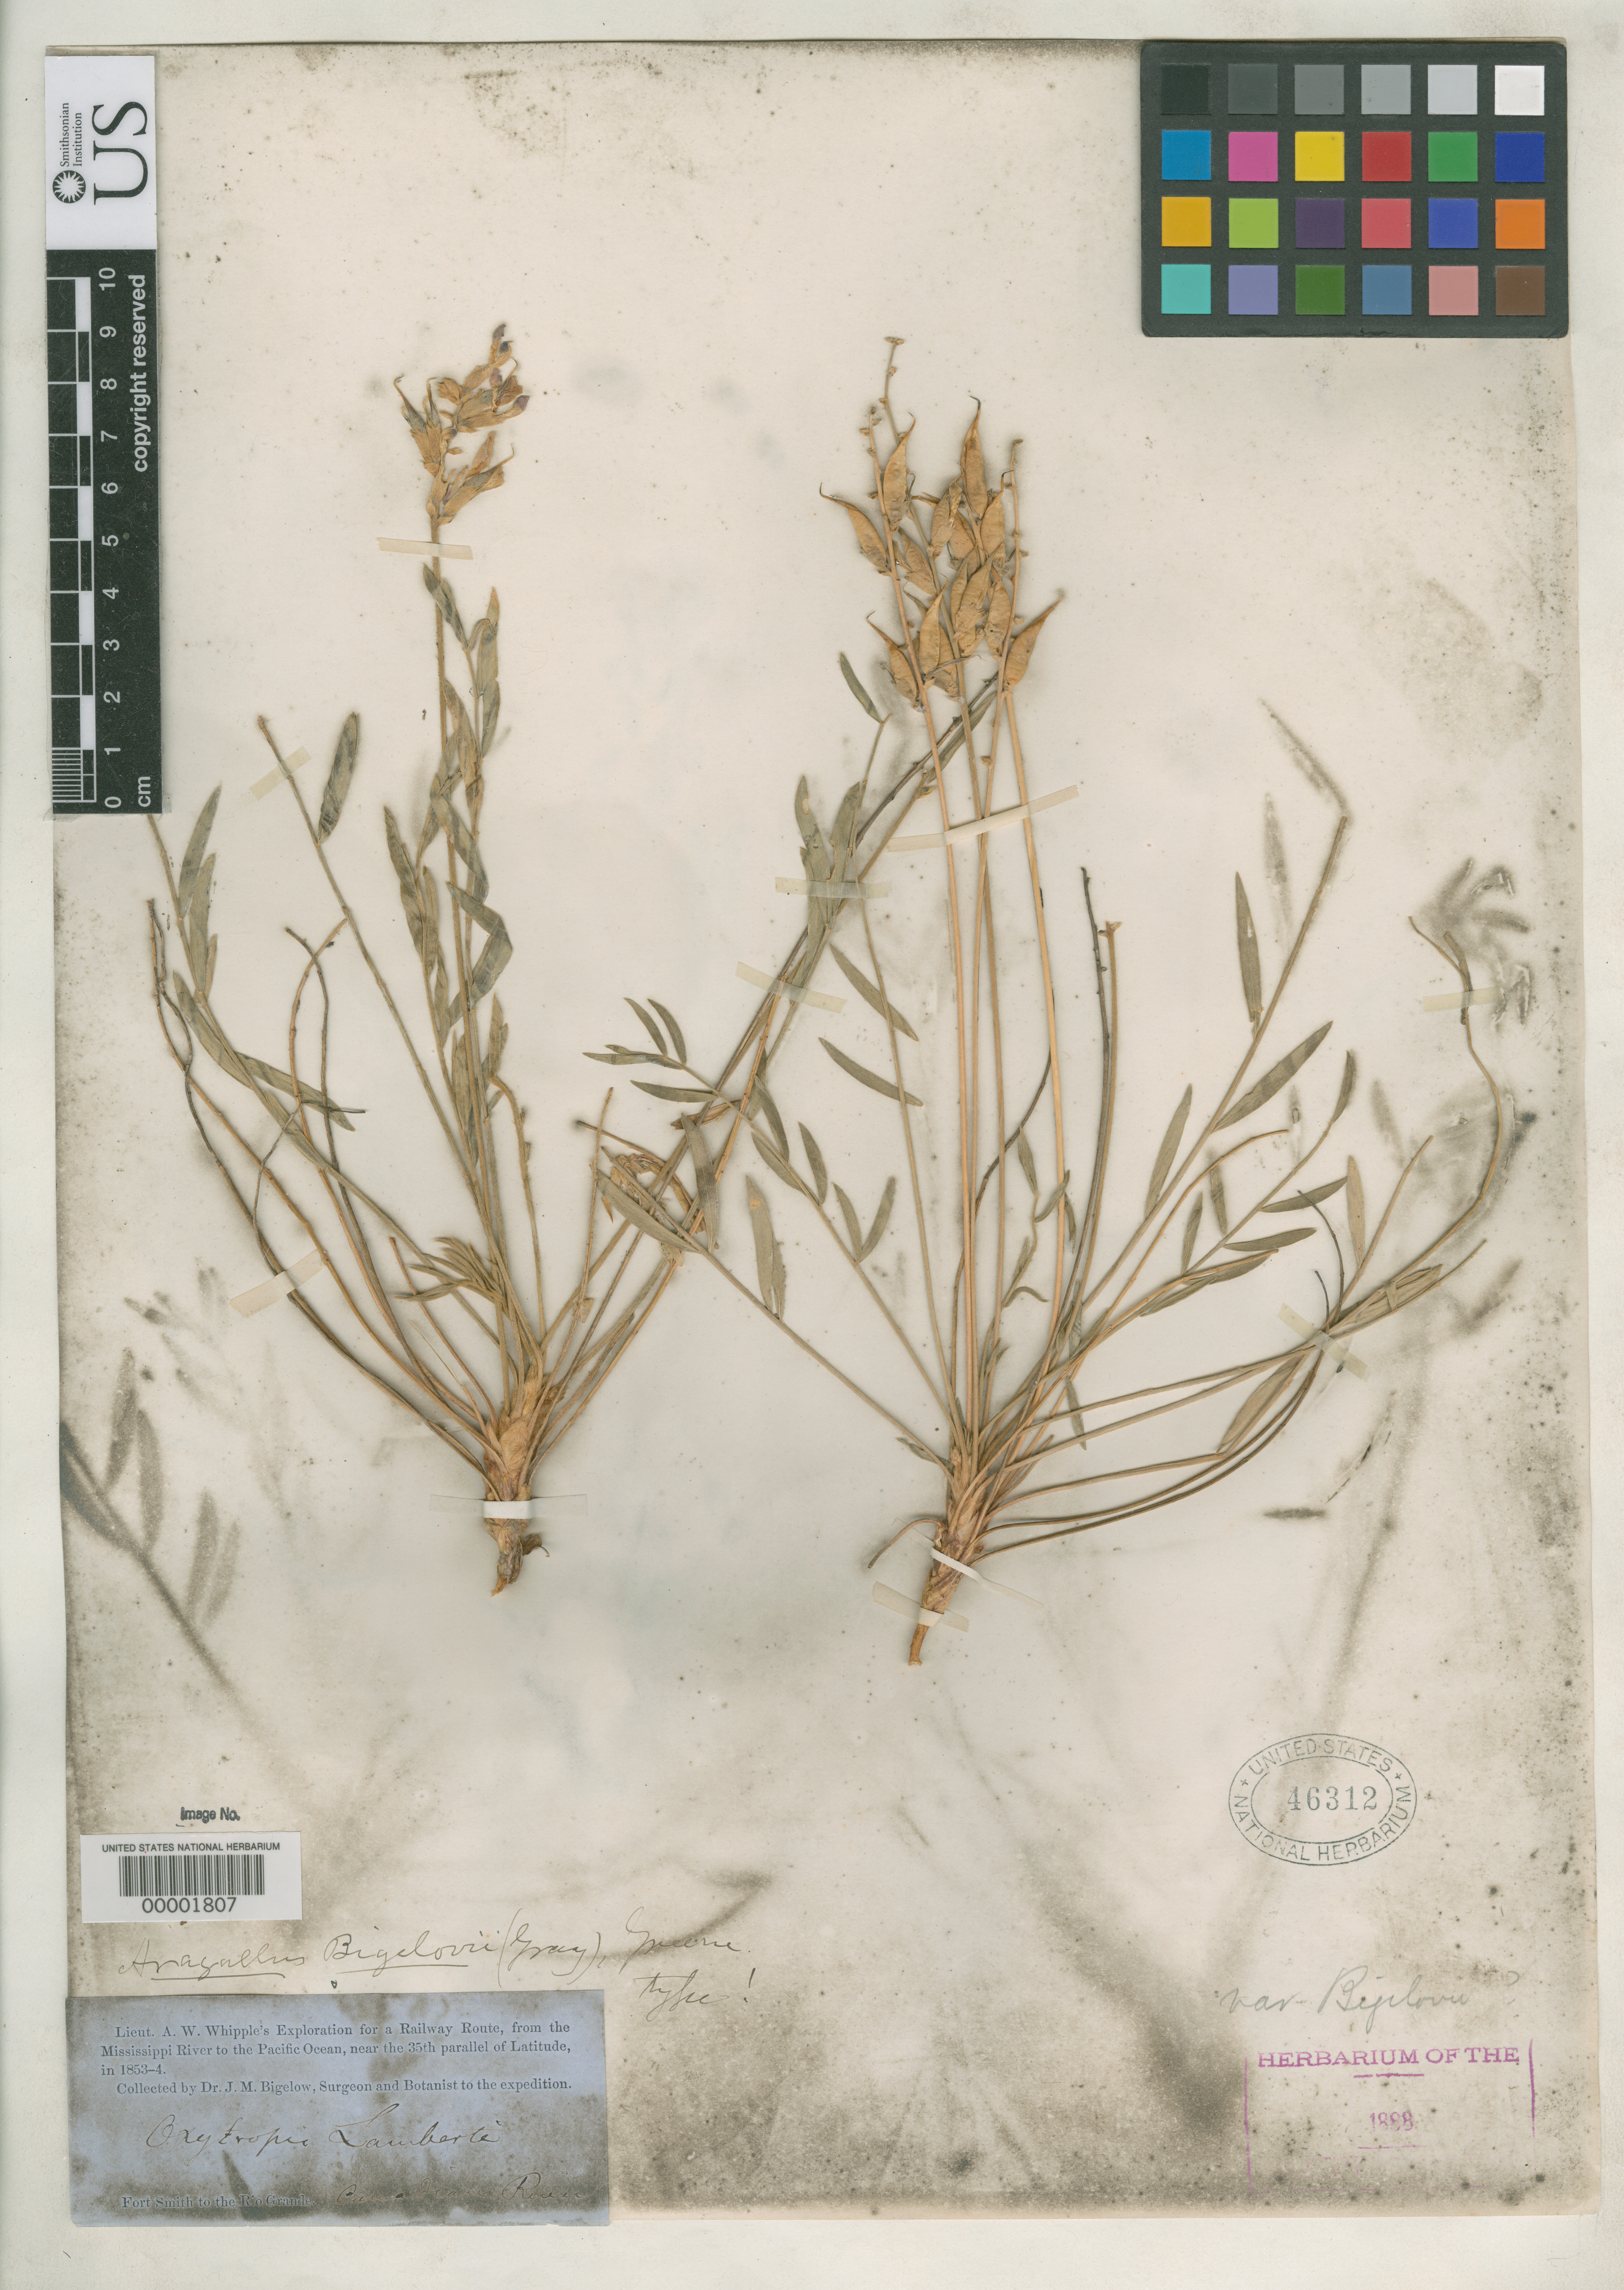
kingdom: Plantae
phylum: Tracheophyta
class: Magnoliopsida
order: Fabales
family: Fabaceae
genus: Oxytropis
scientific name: Oxytropis lambertii var. bigelovii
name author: A. Gray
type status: Type Collection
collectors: J. M. Bigelow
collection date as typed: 1853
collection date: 1853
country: United States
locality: Upper Canadian River.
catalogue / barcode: US 46312